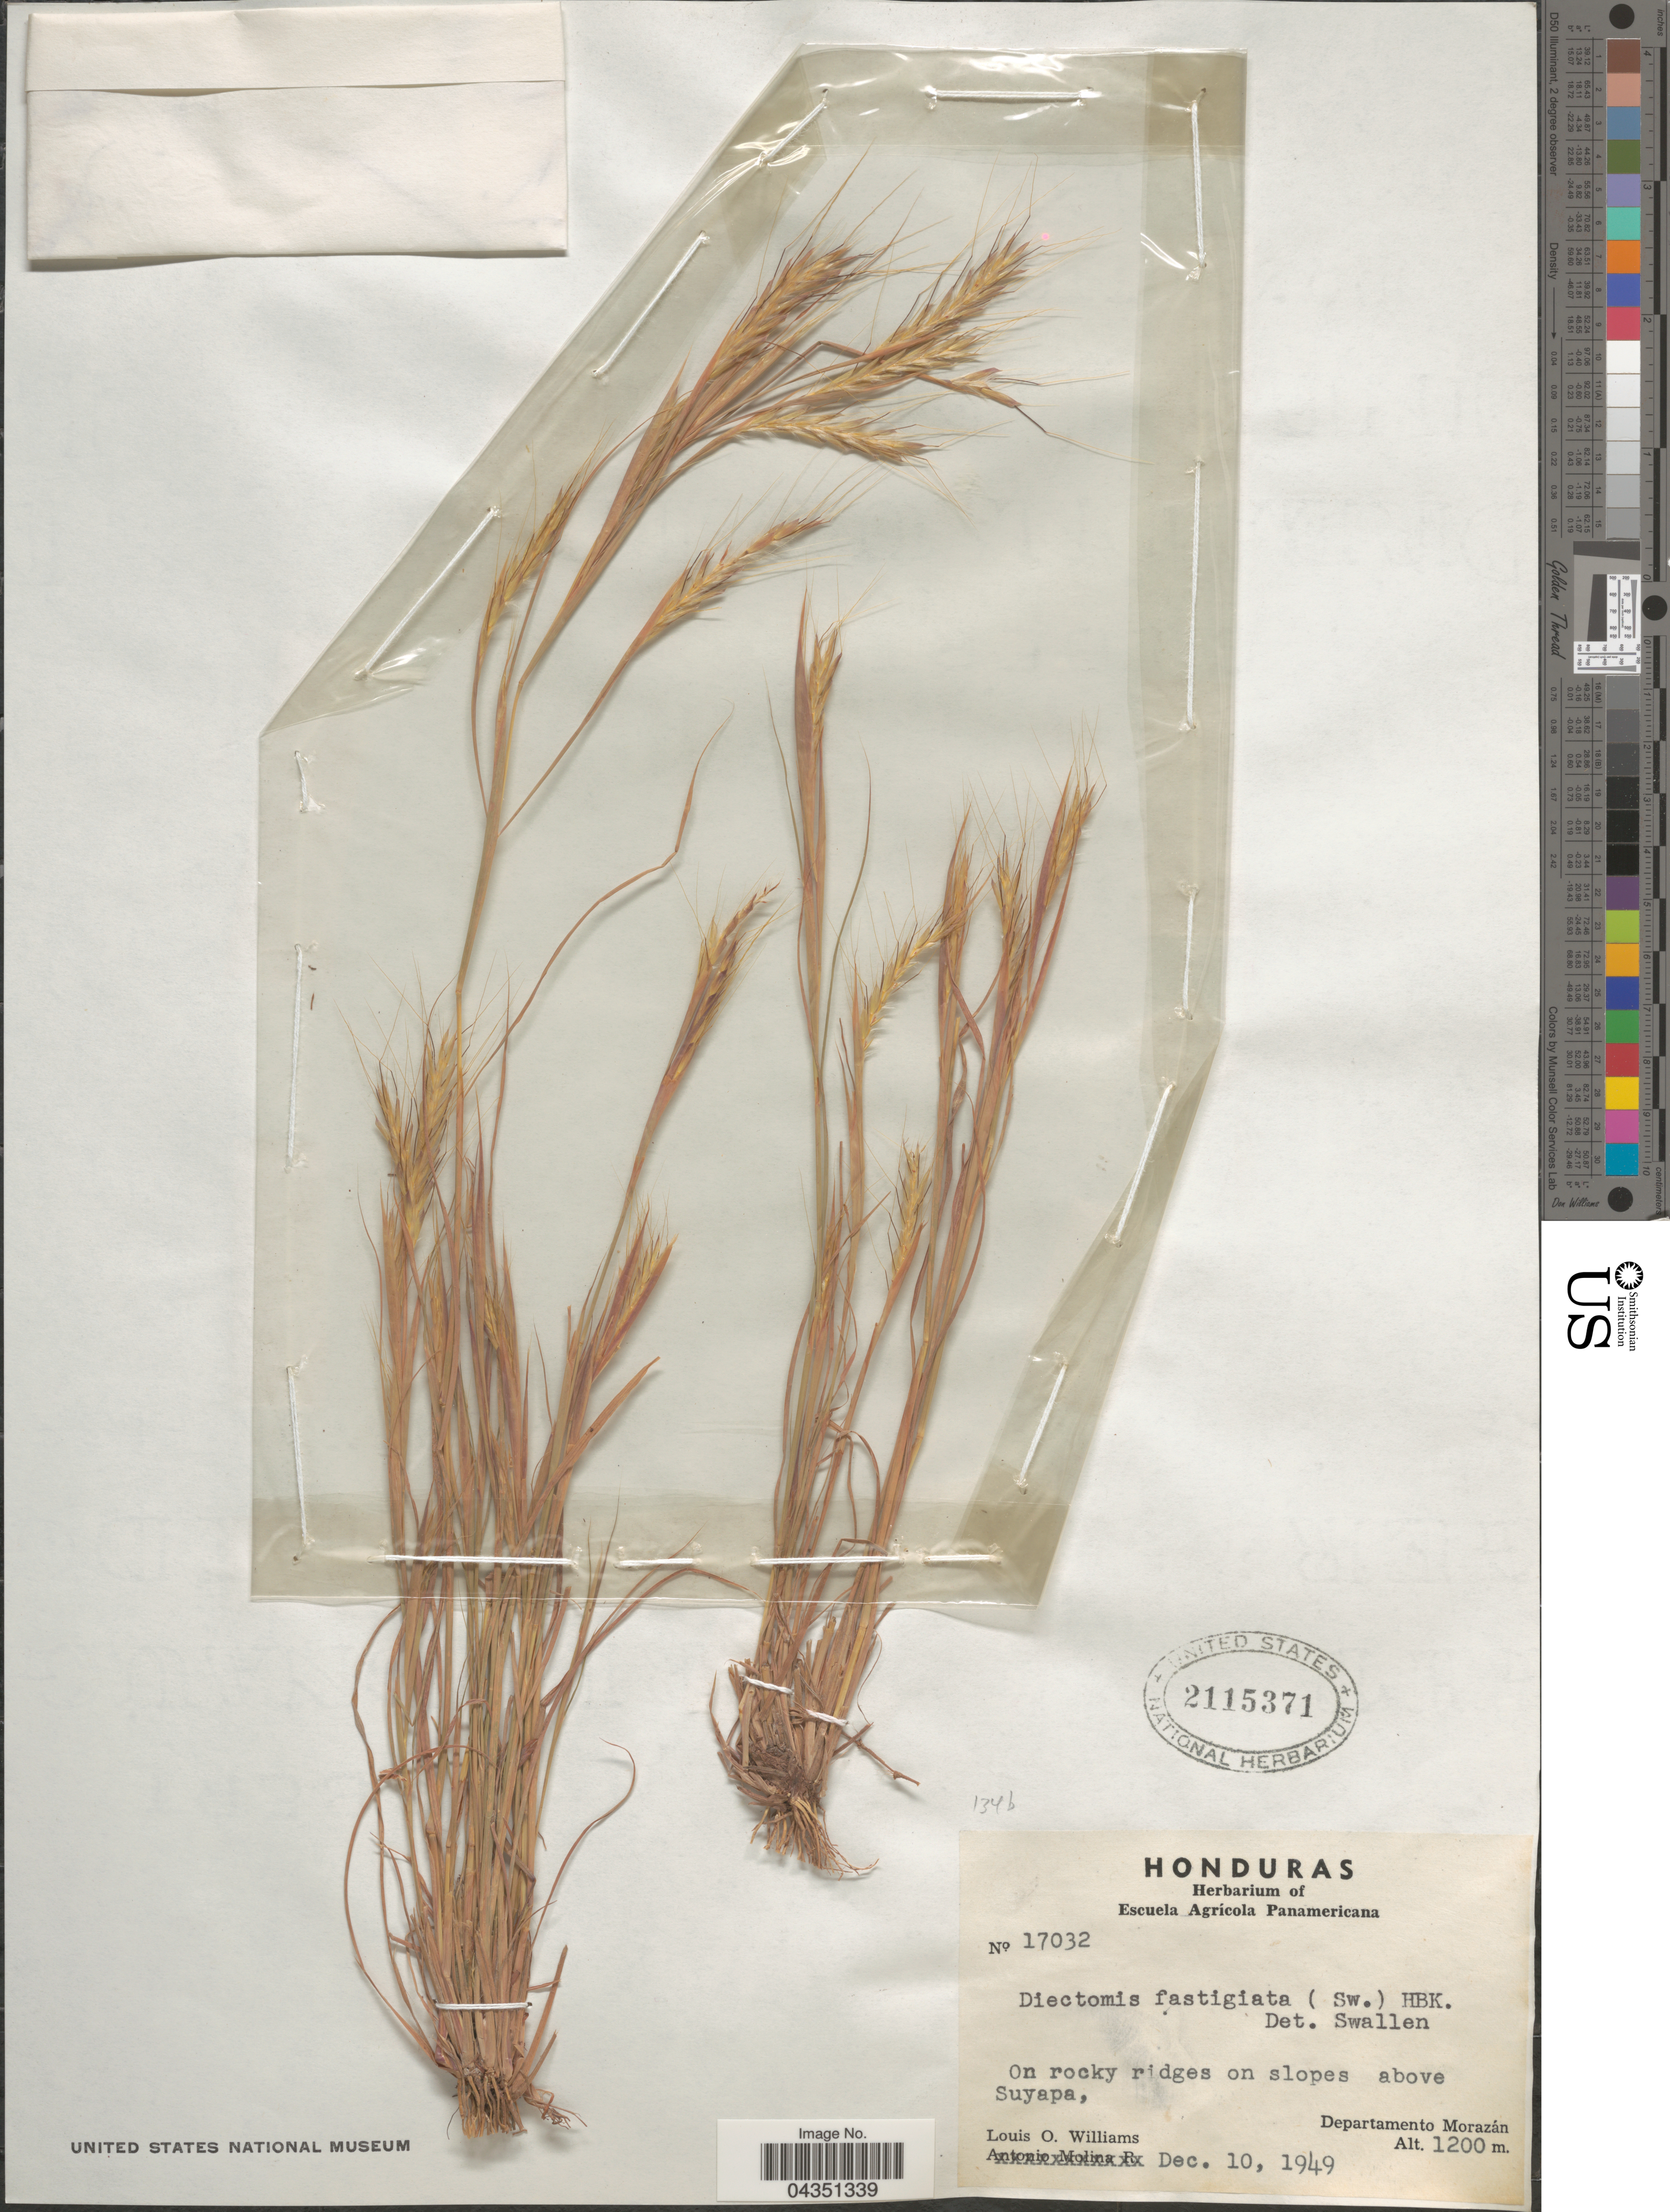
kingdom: Plantae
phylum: Tracheophyta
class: Liliopsida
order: Poales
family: Poaceae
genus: Diectomis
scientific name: Diectomis fastigiata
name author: (Sw.) P. Beauv.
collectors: L. O. Williams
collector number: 17032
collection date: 1949-12-10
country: Honduras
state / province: Fco. Morazán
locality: On rocky ridges on slopes above Suyapa, Departamento Morazán.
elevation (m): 1200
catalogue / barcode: US 2115371